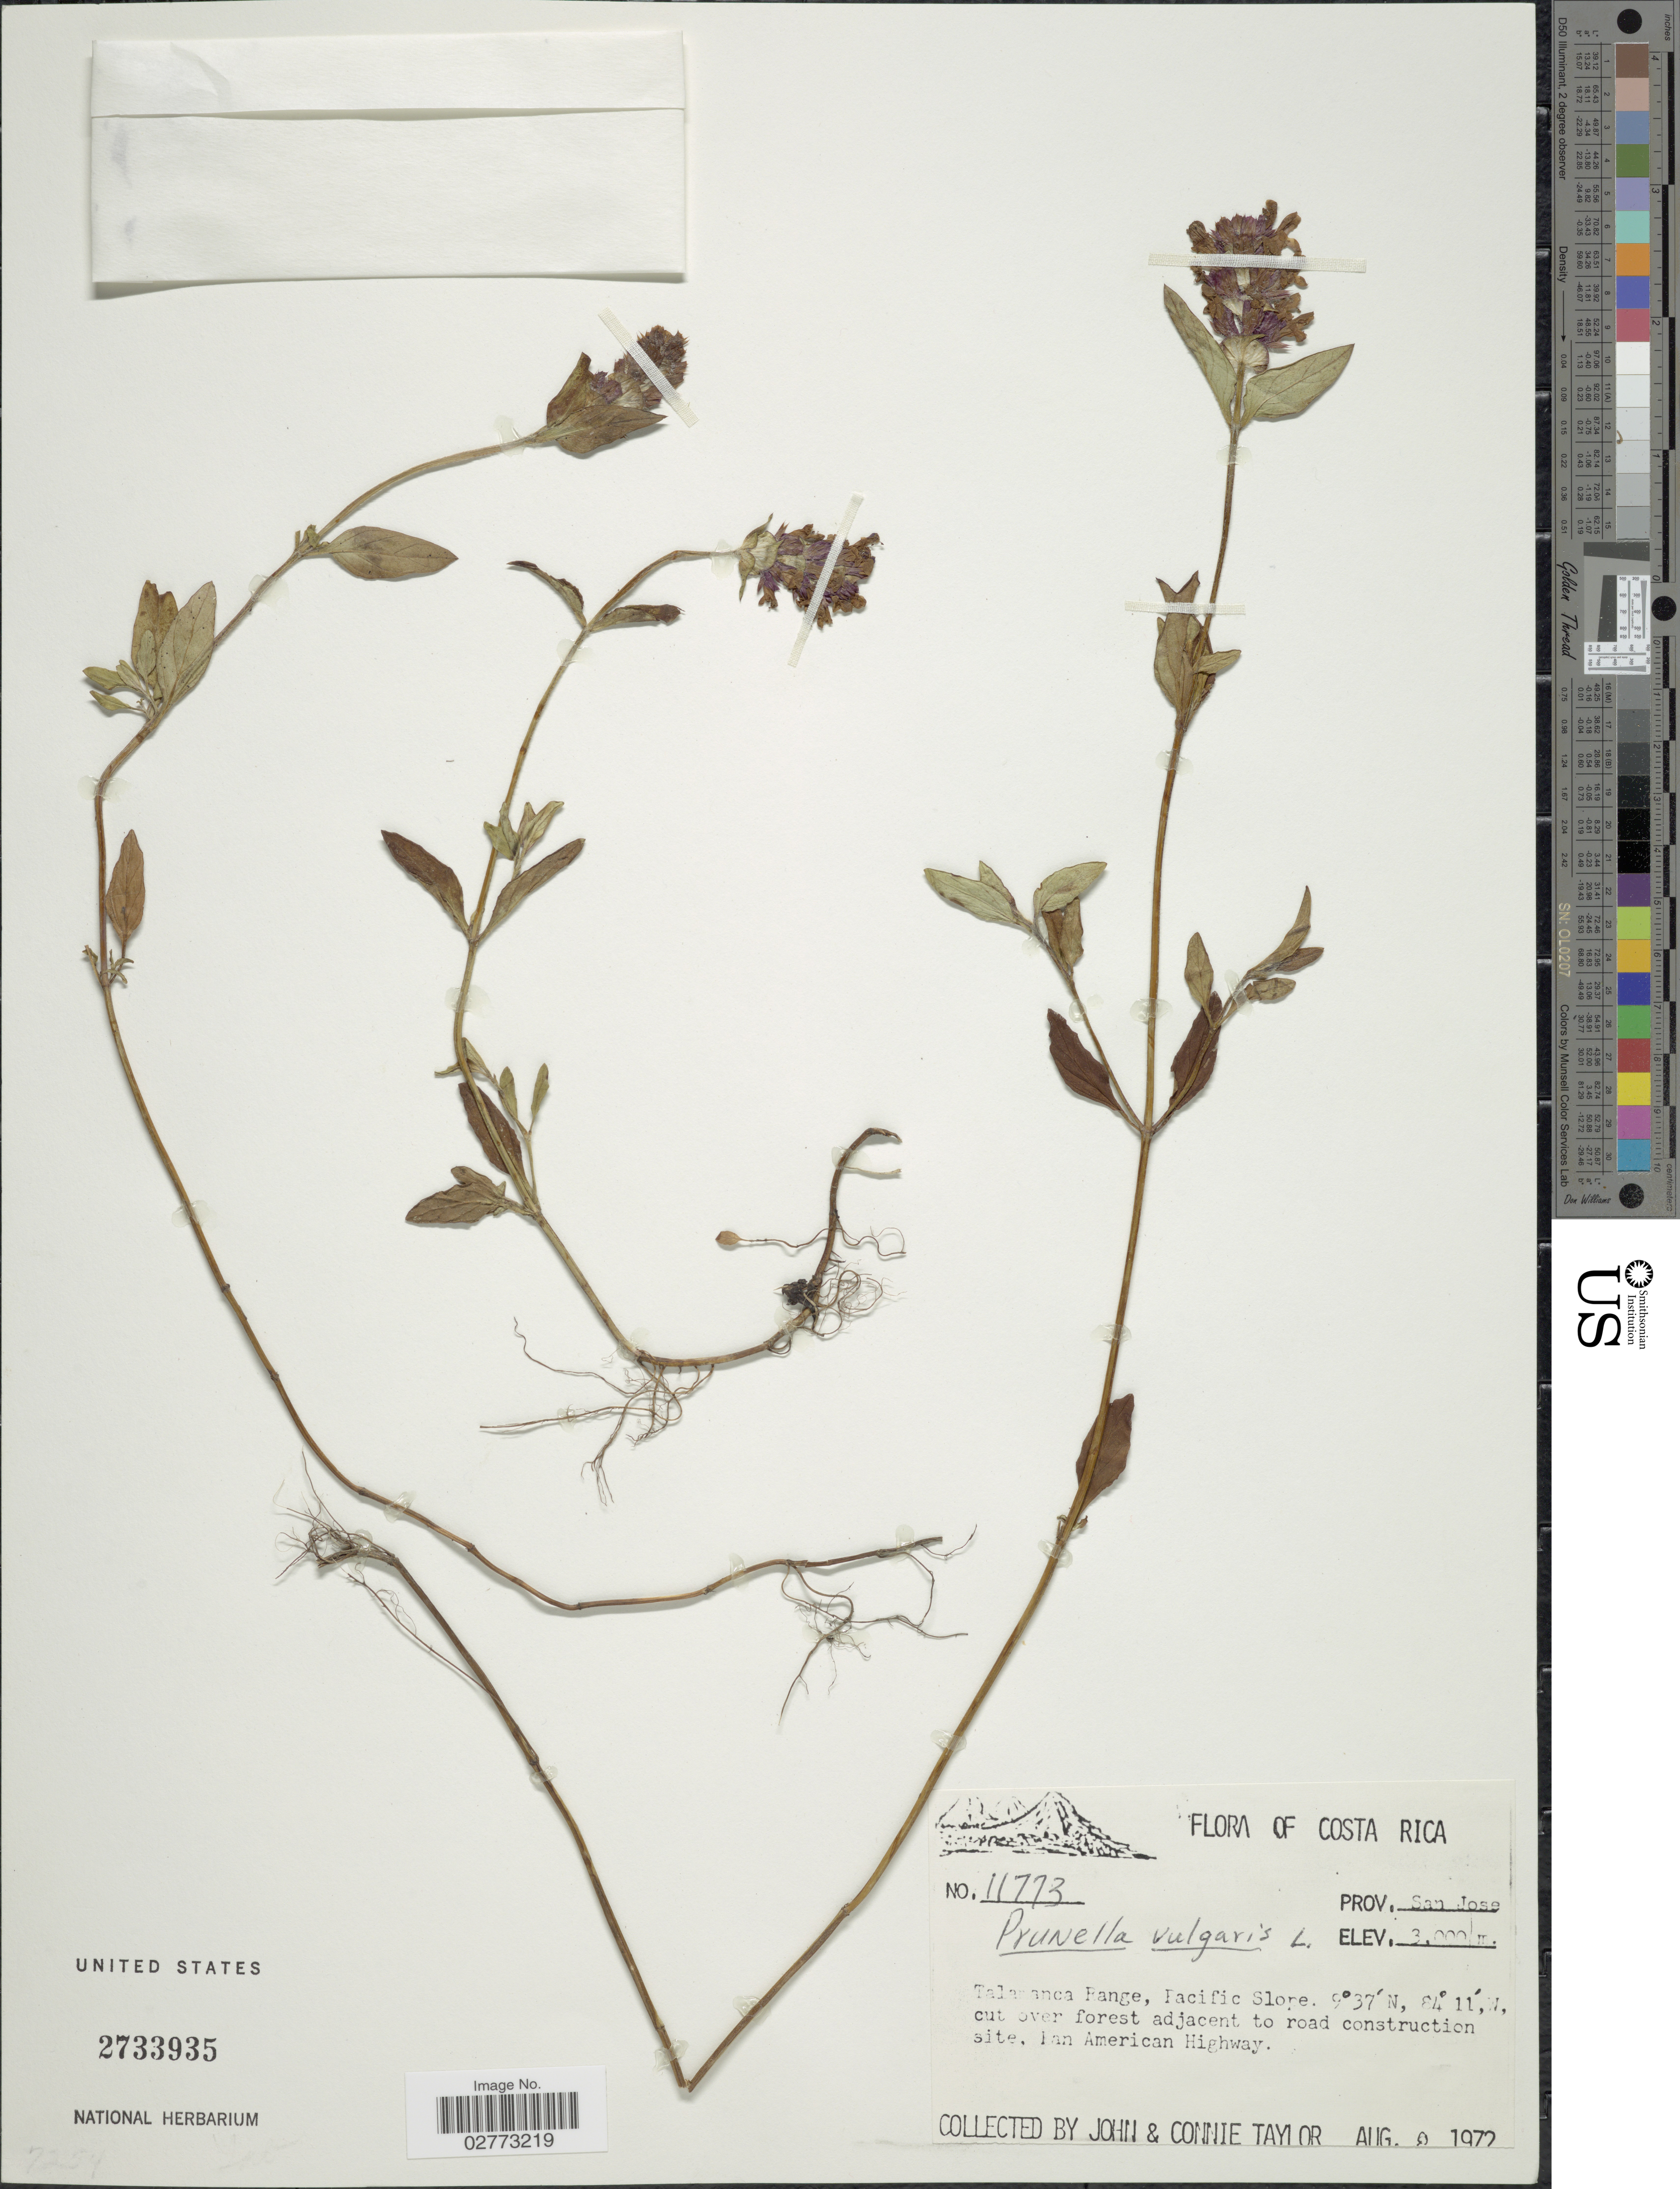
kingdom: Plantae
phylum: Tracheophyta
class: Magnoliopsida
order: Lamiales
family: Lamiaceae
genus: Prunella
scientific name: Prunella vulgaris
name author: L.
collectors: J. Taylor & C. Taylor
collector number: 11773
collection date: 1972-08-08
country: Costa Rica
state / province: San José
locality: Talamanca Range, Pacific Slope, cut over forest adjacent to road construction site, Pan American Highway.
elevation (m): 3000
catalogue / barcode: US 2733935